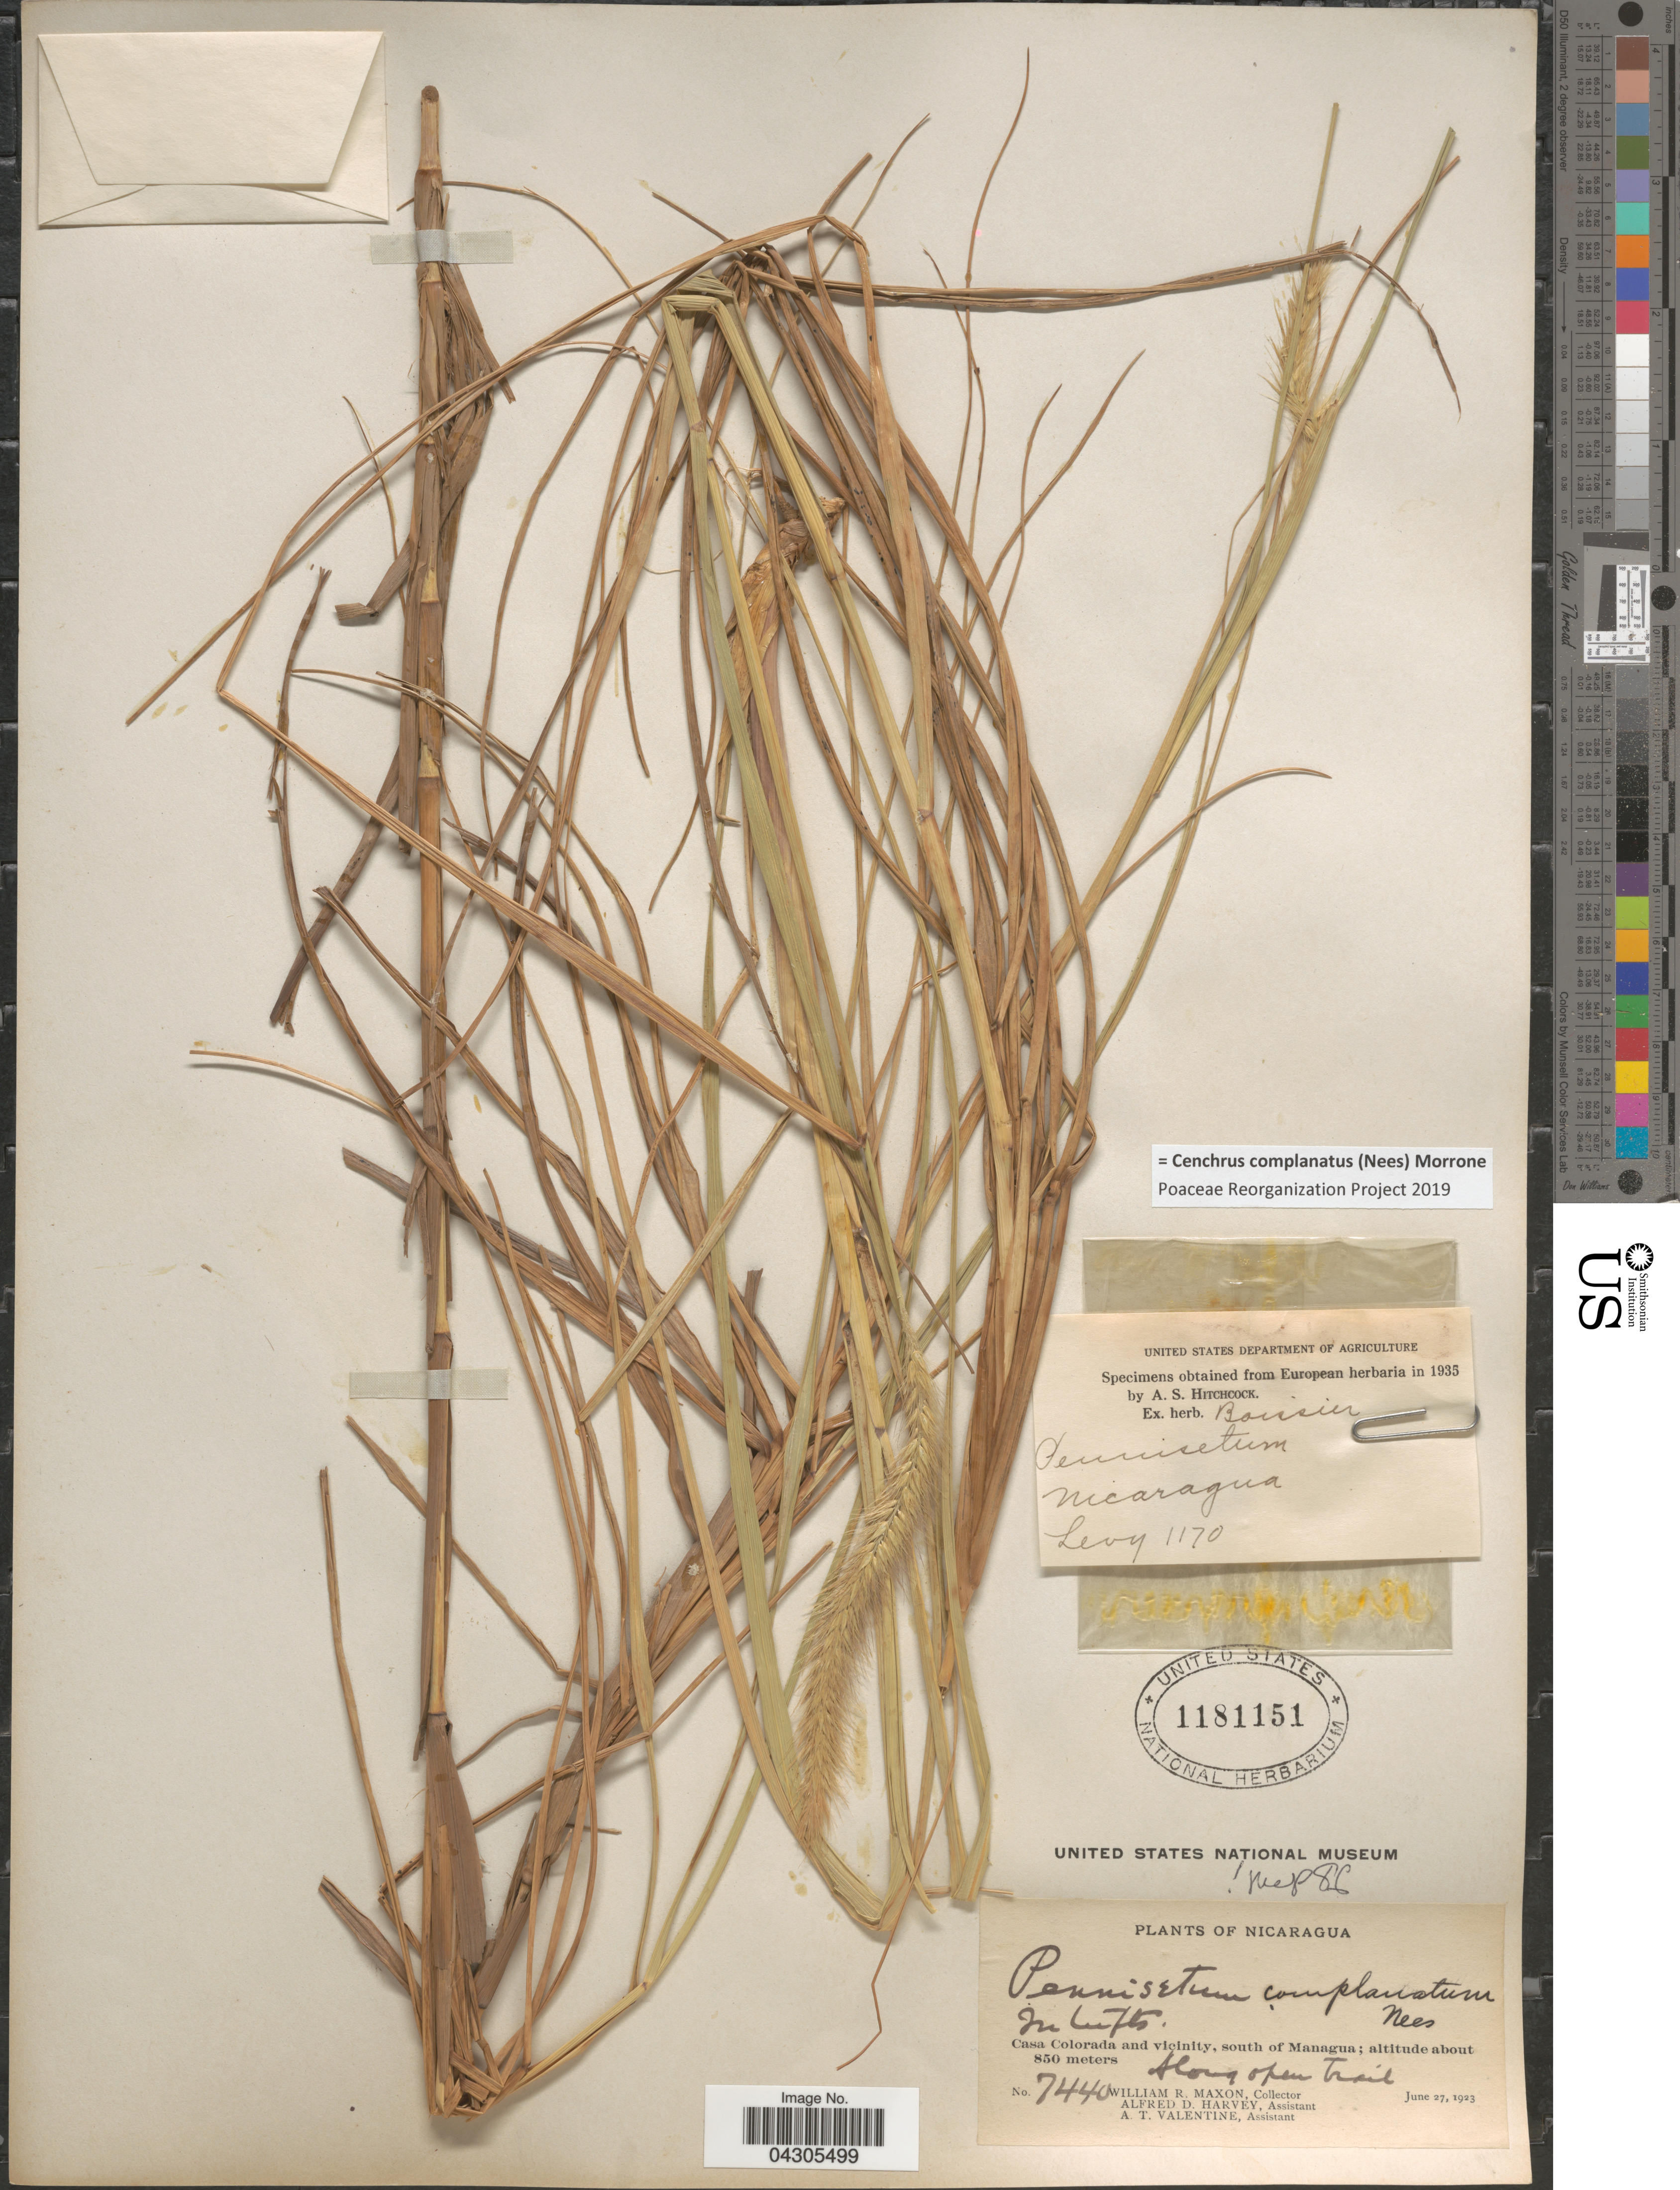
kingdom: Plantae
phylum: Tracheophyta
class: Liliopsida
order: Poales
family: Poaceae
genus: Cenchrus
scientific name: Cenchrus complanatus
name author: (Nees) Morrone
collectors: W. R. Maxon, A. D. Harvey & A. Valentine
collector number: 7440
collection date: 1923-06-27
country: Nicaragua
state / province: Managua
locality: Casa Colorada and vicinity, south of Managua. Along open trail.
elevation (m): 850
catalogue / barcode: US 1181151